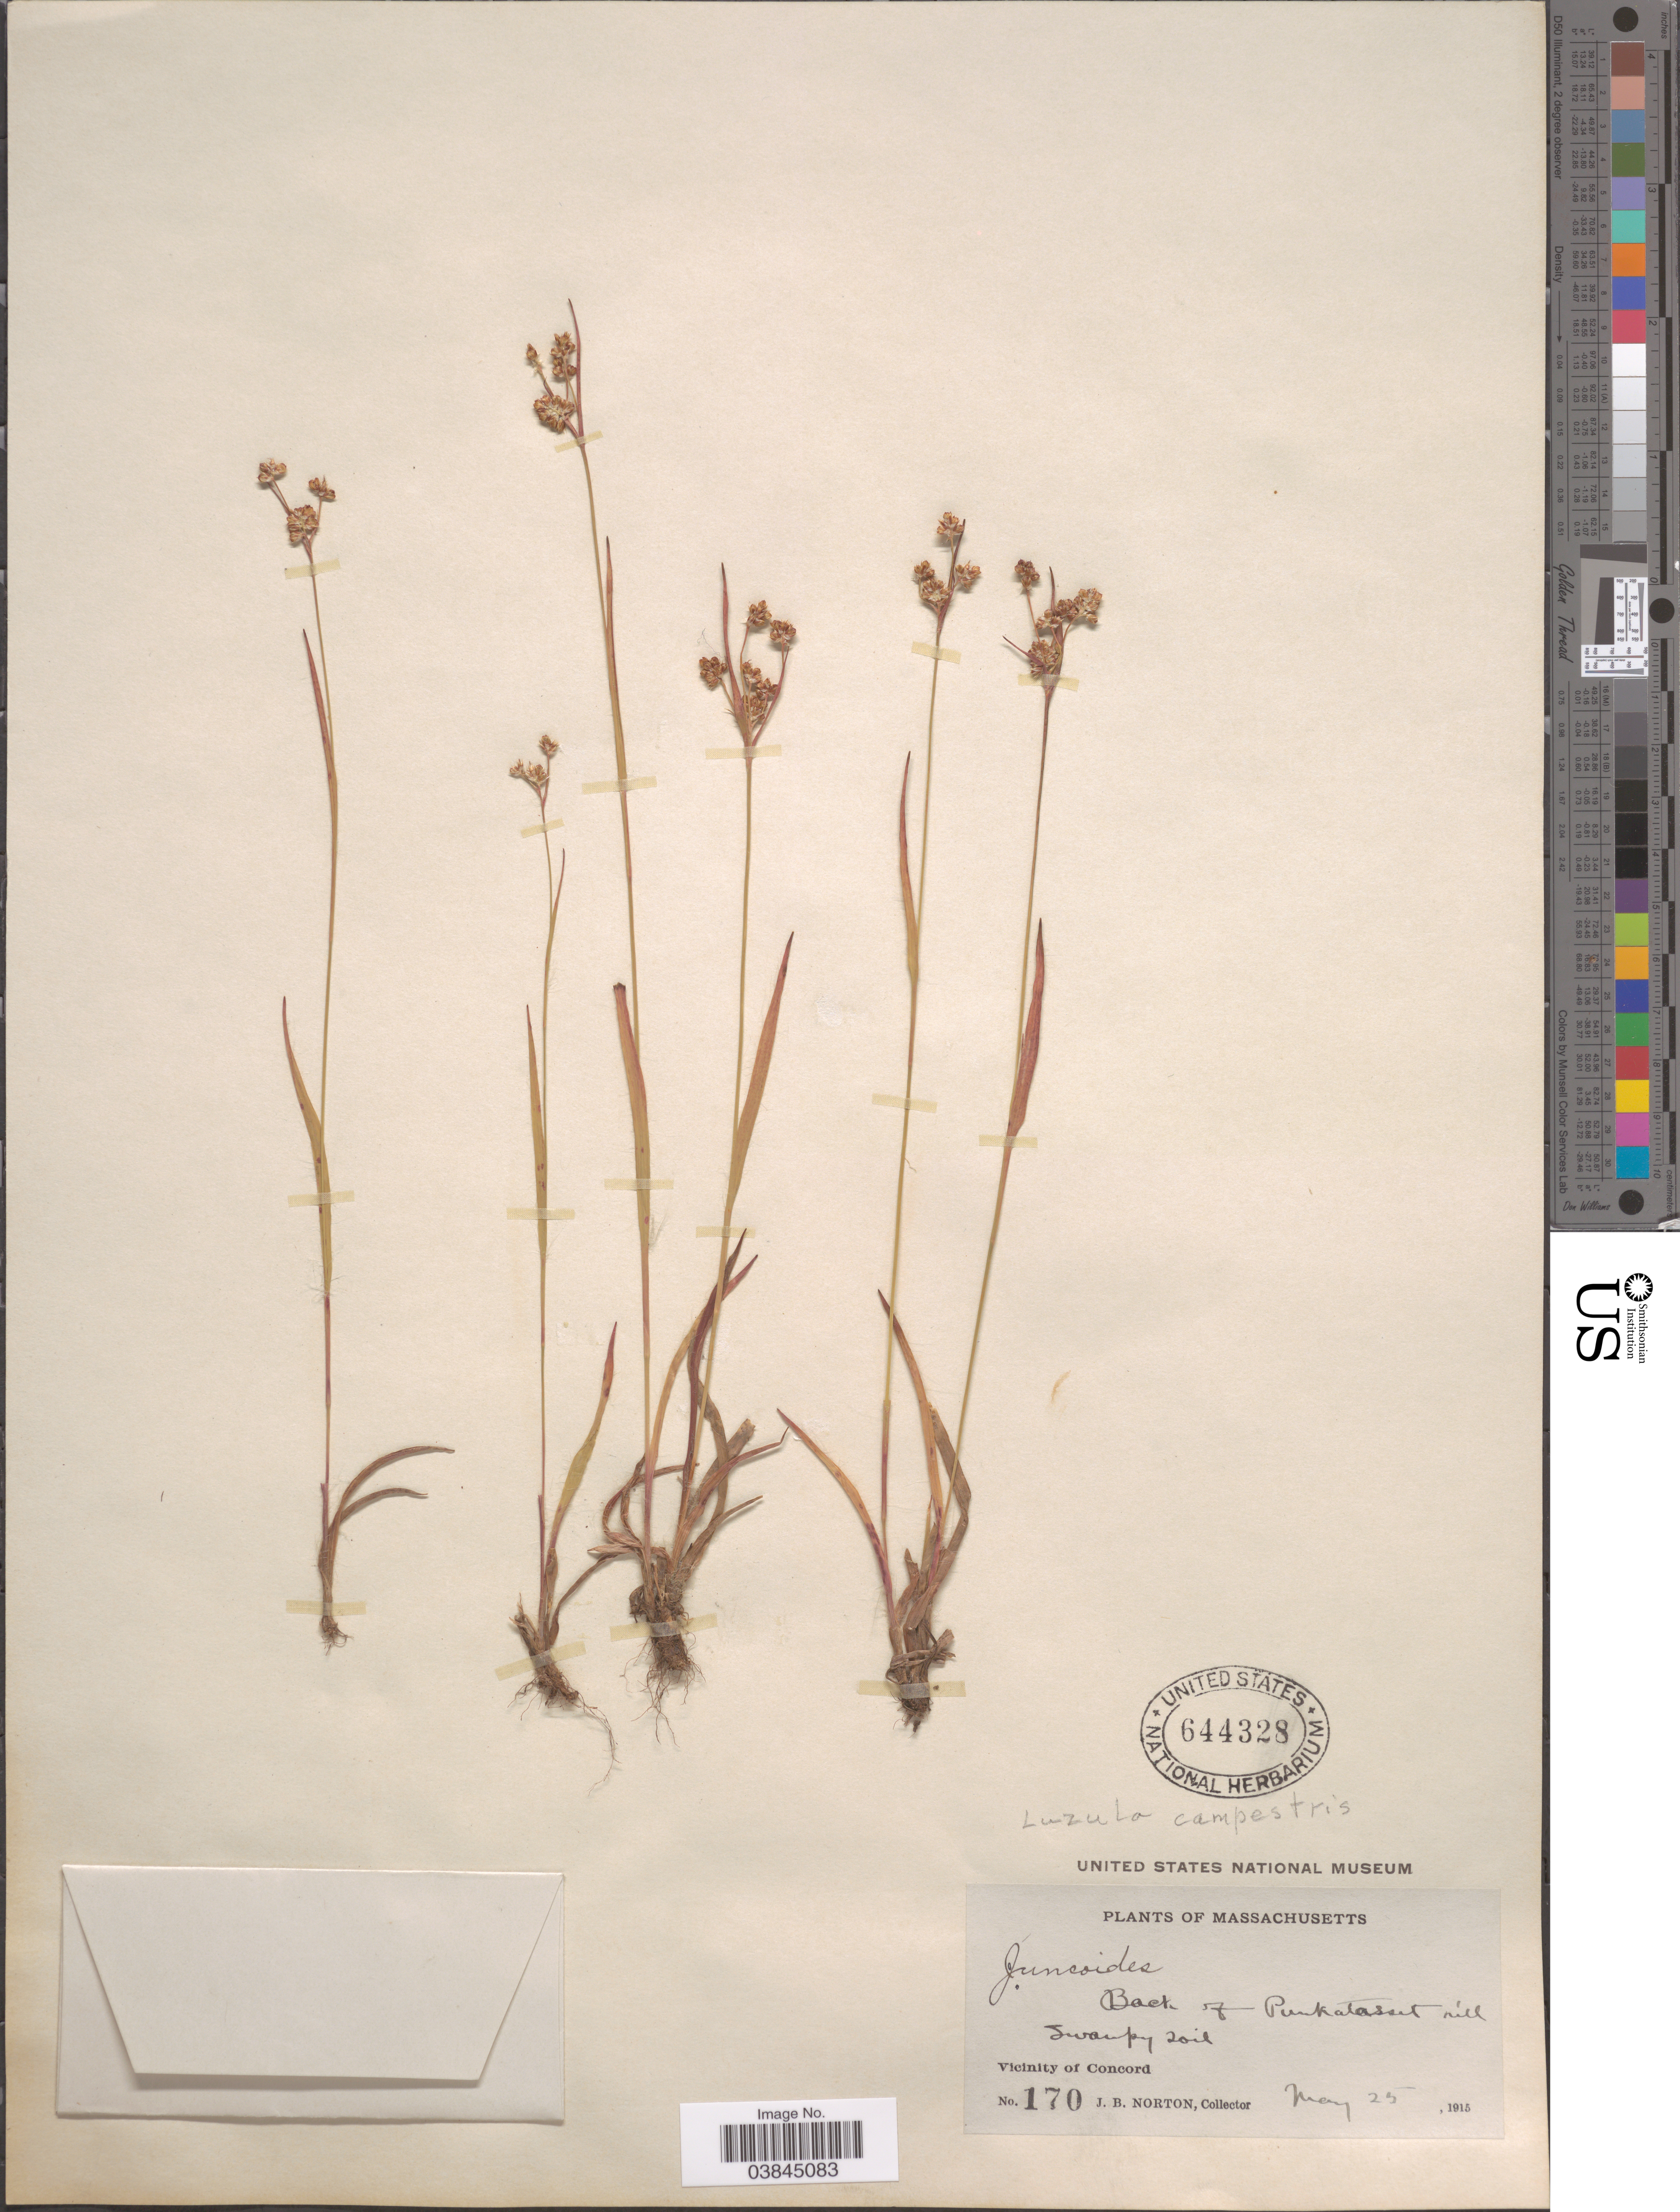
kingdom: Plantae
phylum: Tracheophyta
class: Liliopsida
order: Poales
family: Juncaceae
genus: Luzula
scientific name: Luzula campestris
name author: (L.) DC.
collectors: J. B. Norton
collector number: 170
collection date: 1915-05-25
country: United States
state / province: Massachusetts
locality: Back of Punkatasset Hill. Vicinity of Concord.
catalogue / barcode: US 644328